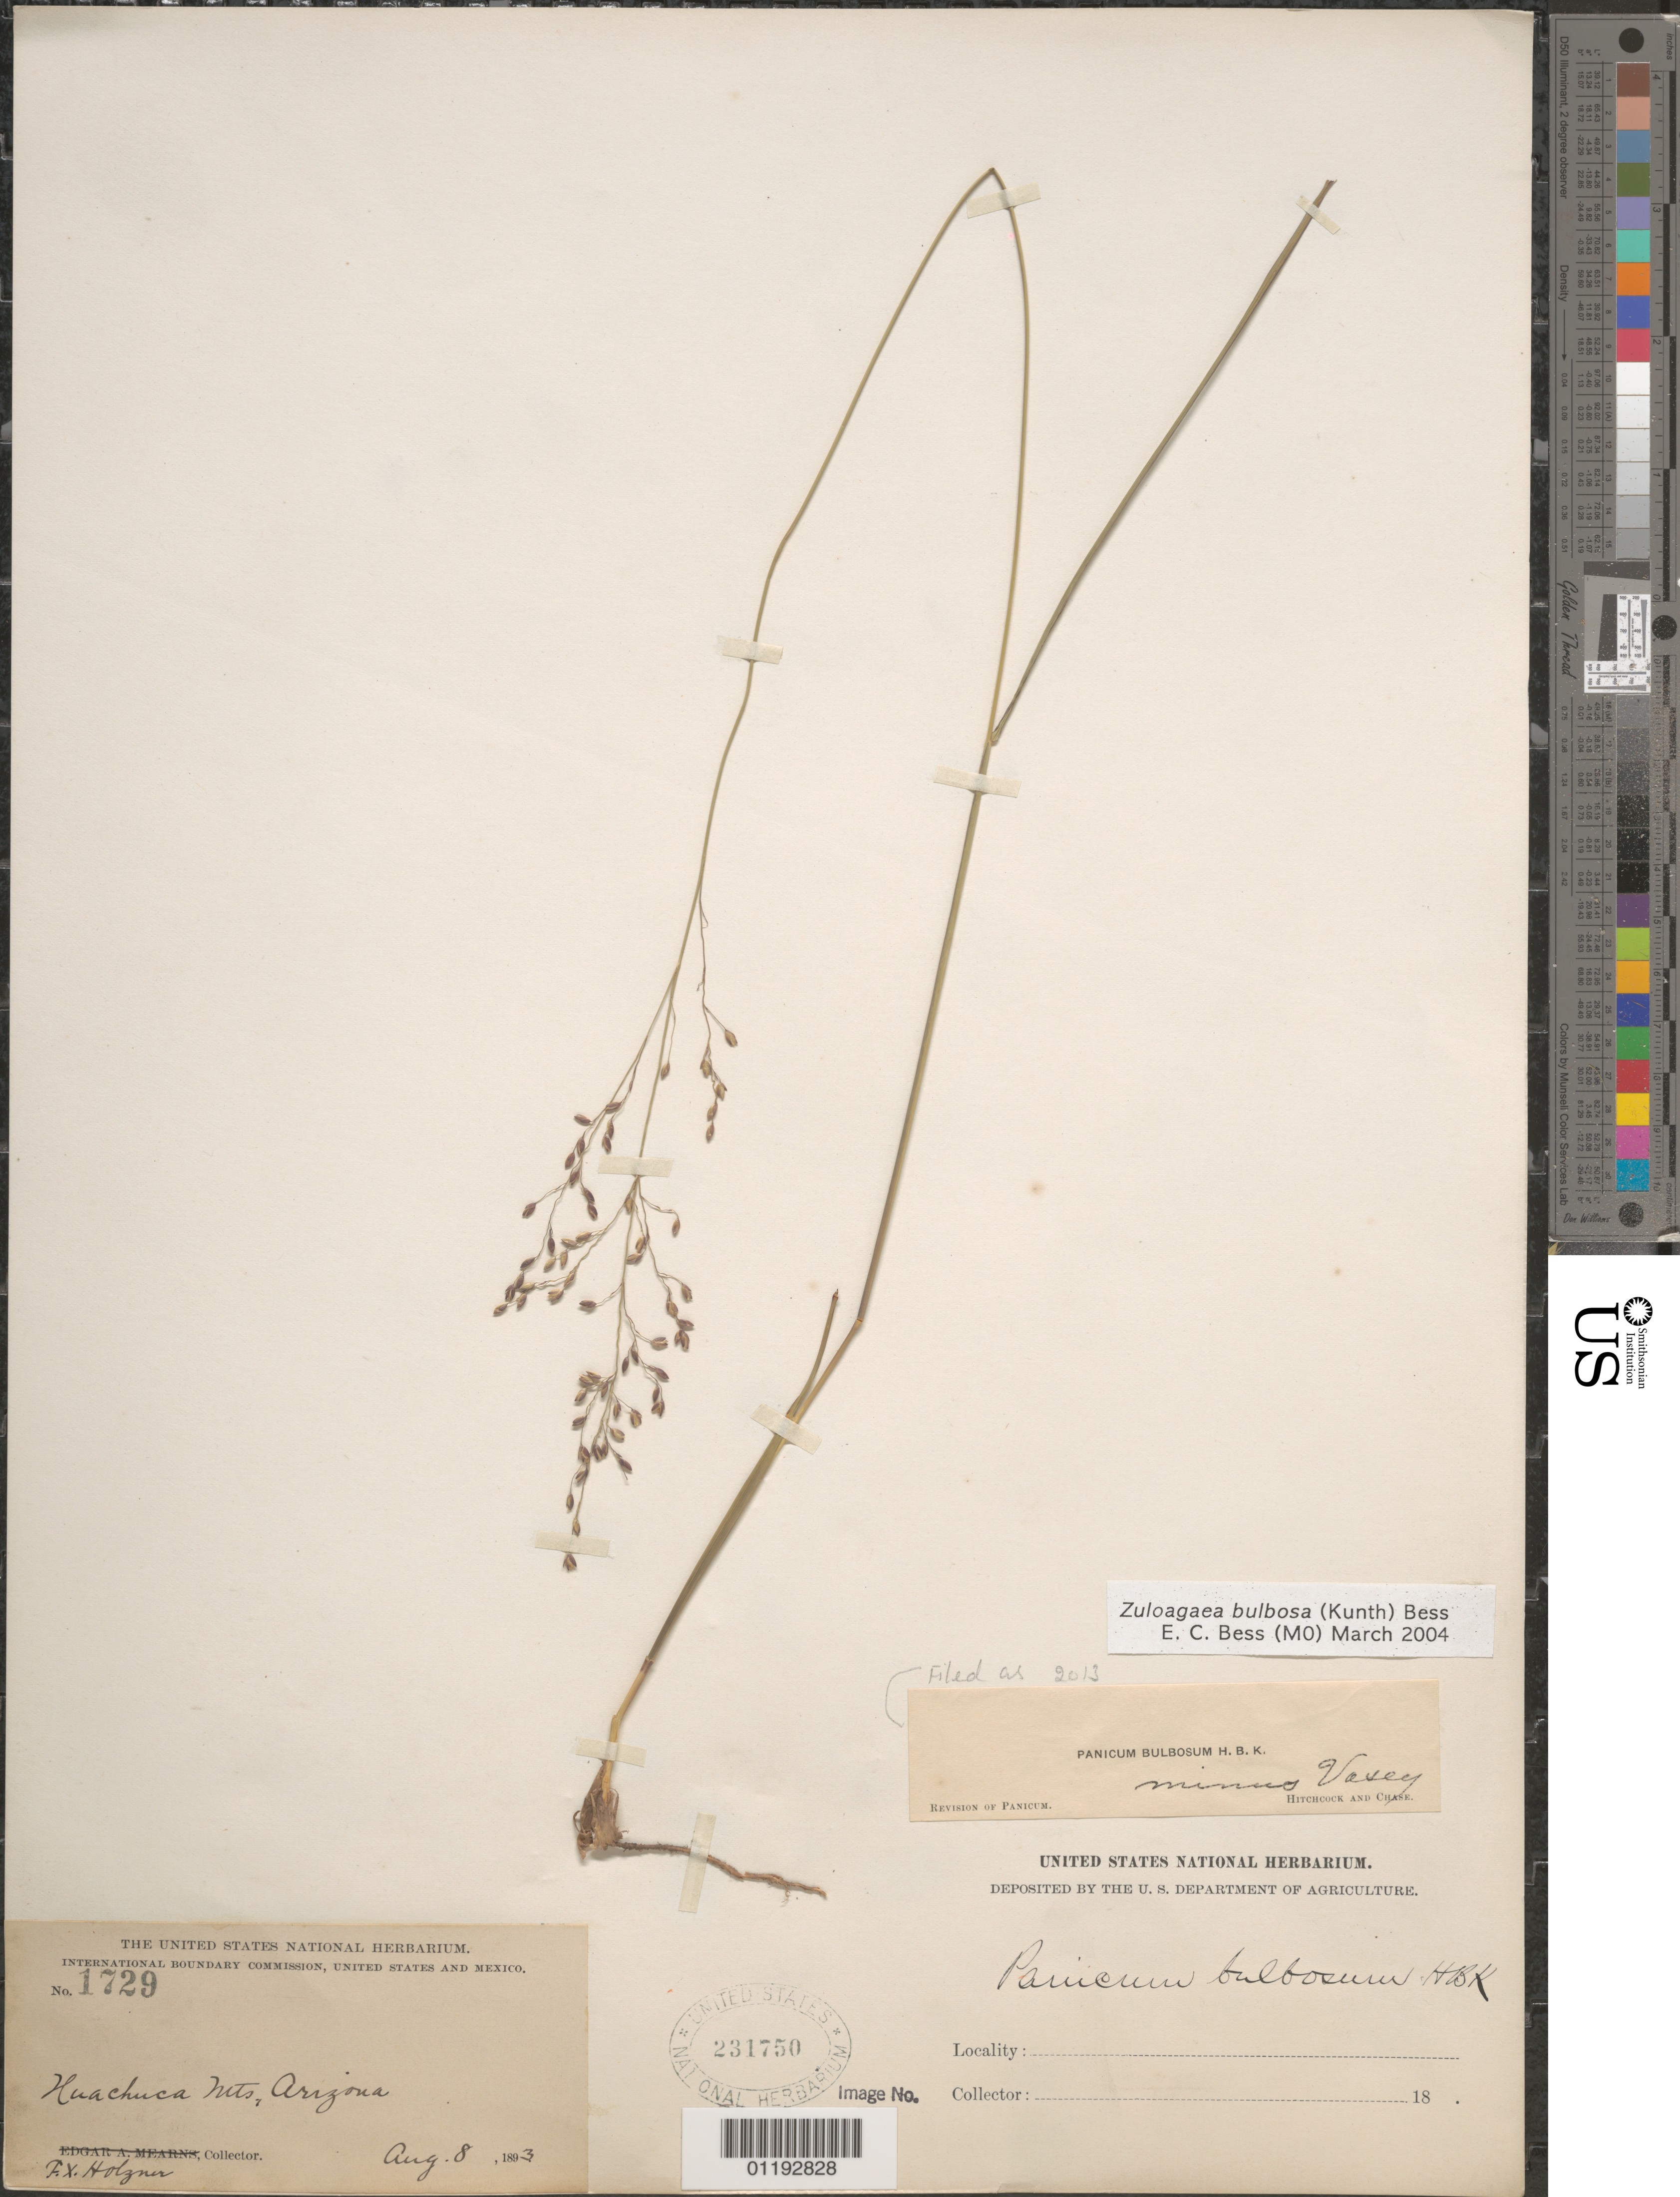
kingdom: Plantae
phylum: Tracheophyta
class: Liliopsida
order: Poales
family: Poaceae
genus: Panicum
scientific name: Panicum bulbosum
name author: Kunth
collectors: F. X. Holzner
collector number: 1729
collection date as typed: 08 Aug 1893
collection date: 1893-08-08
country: United States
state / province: Arizona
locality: Huachuca Mts.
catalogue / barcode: US 231750